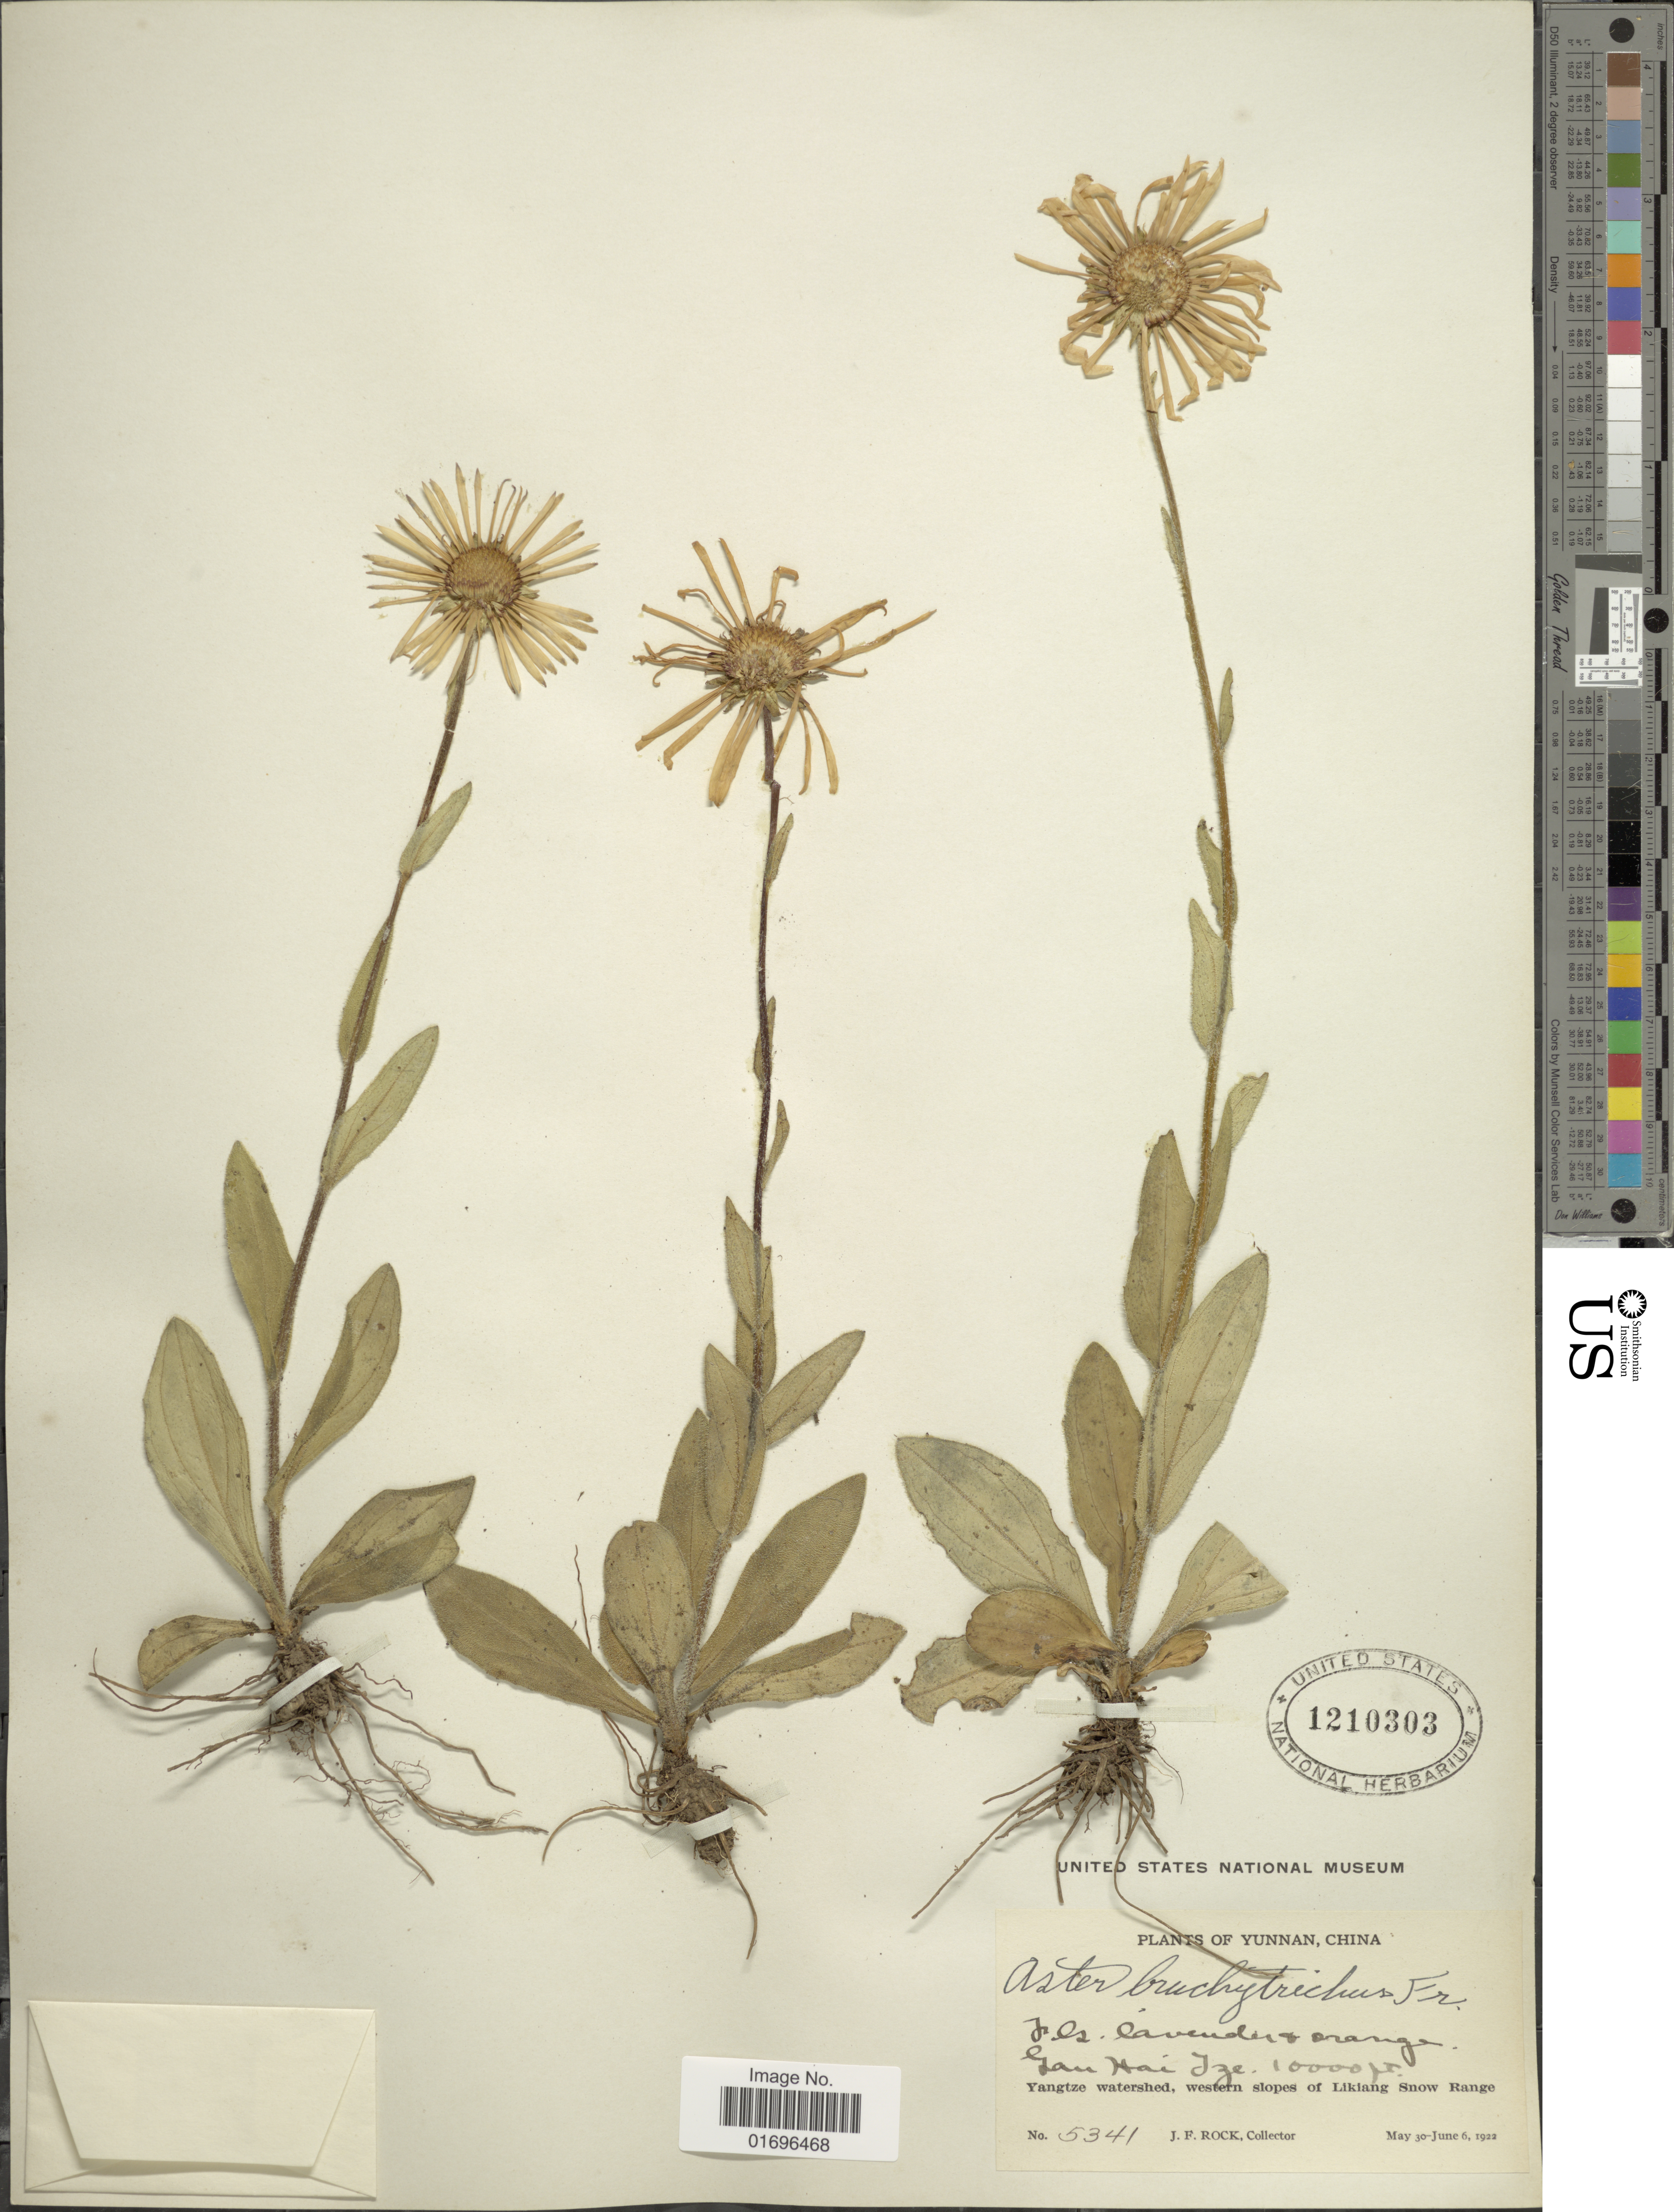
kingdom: Plantae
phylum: Tracheophyta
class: Magnoliopsida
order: Asterales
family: Asteraceae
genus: Aster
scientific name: Aster brachytrichus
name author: Franch.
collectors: J. Rock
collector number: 5341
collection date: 1922-05-30/1922-06-06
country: China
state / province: Yunnan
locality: Gan Hai Ize. Yangtze watershed, western slopes of Likiang Snow Range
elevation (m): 3048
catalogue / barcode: US 1210303